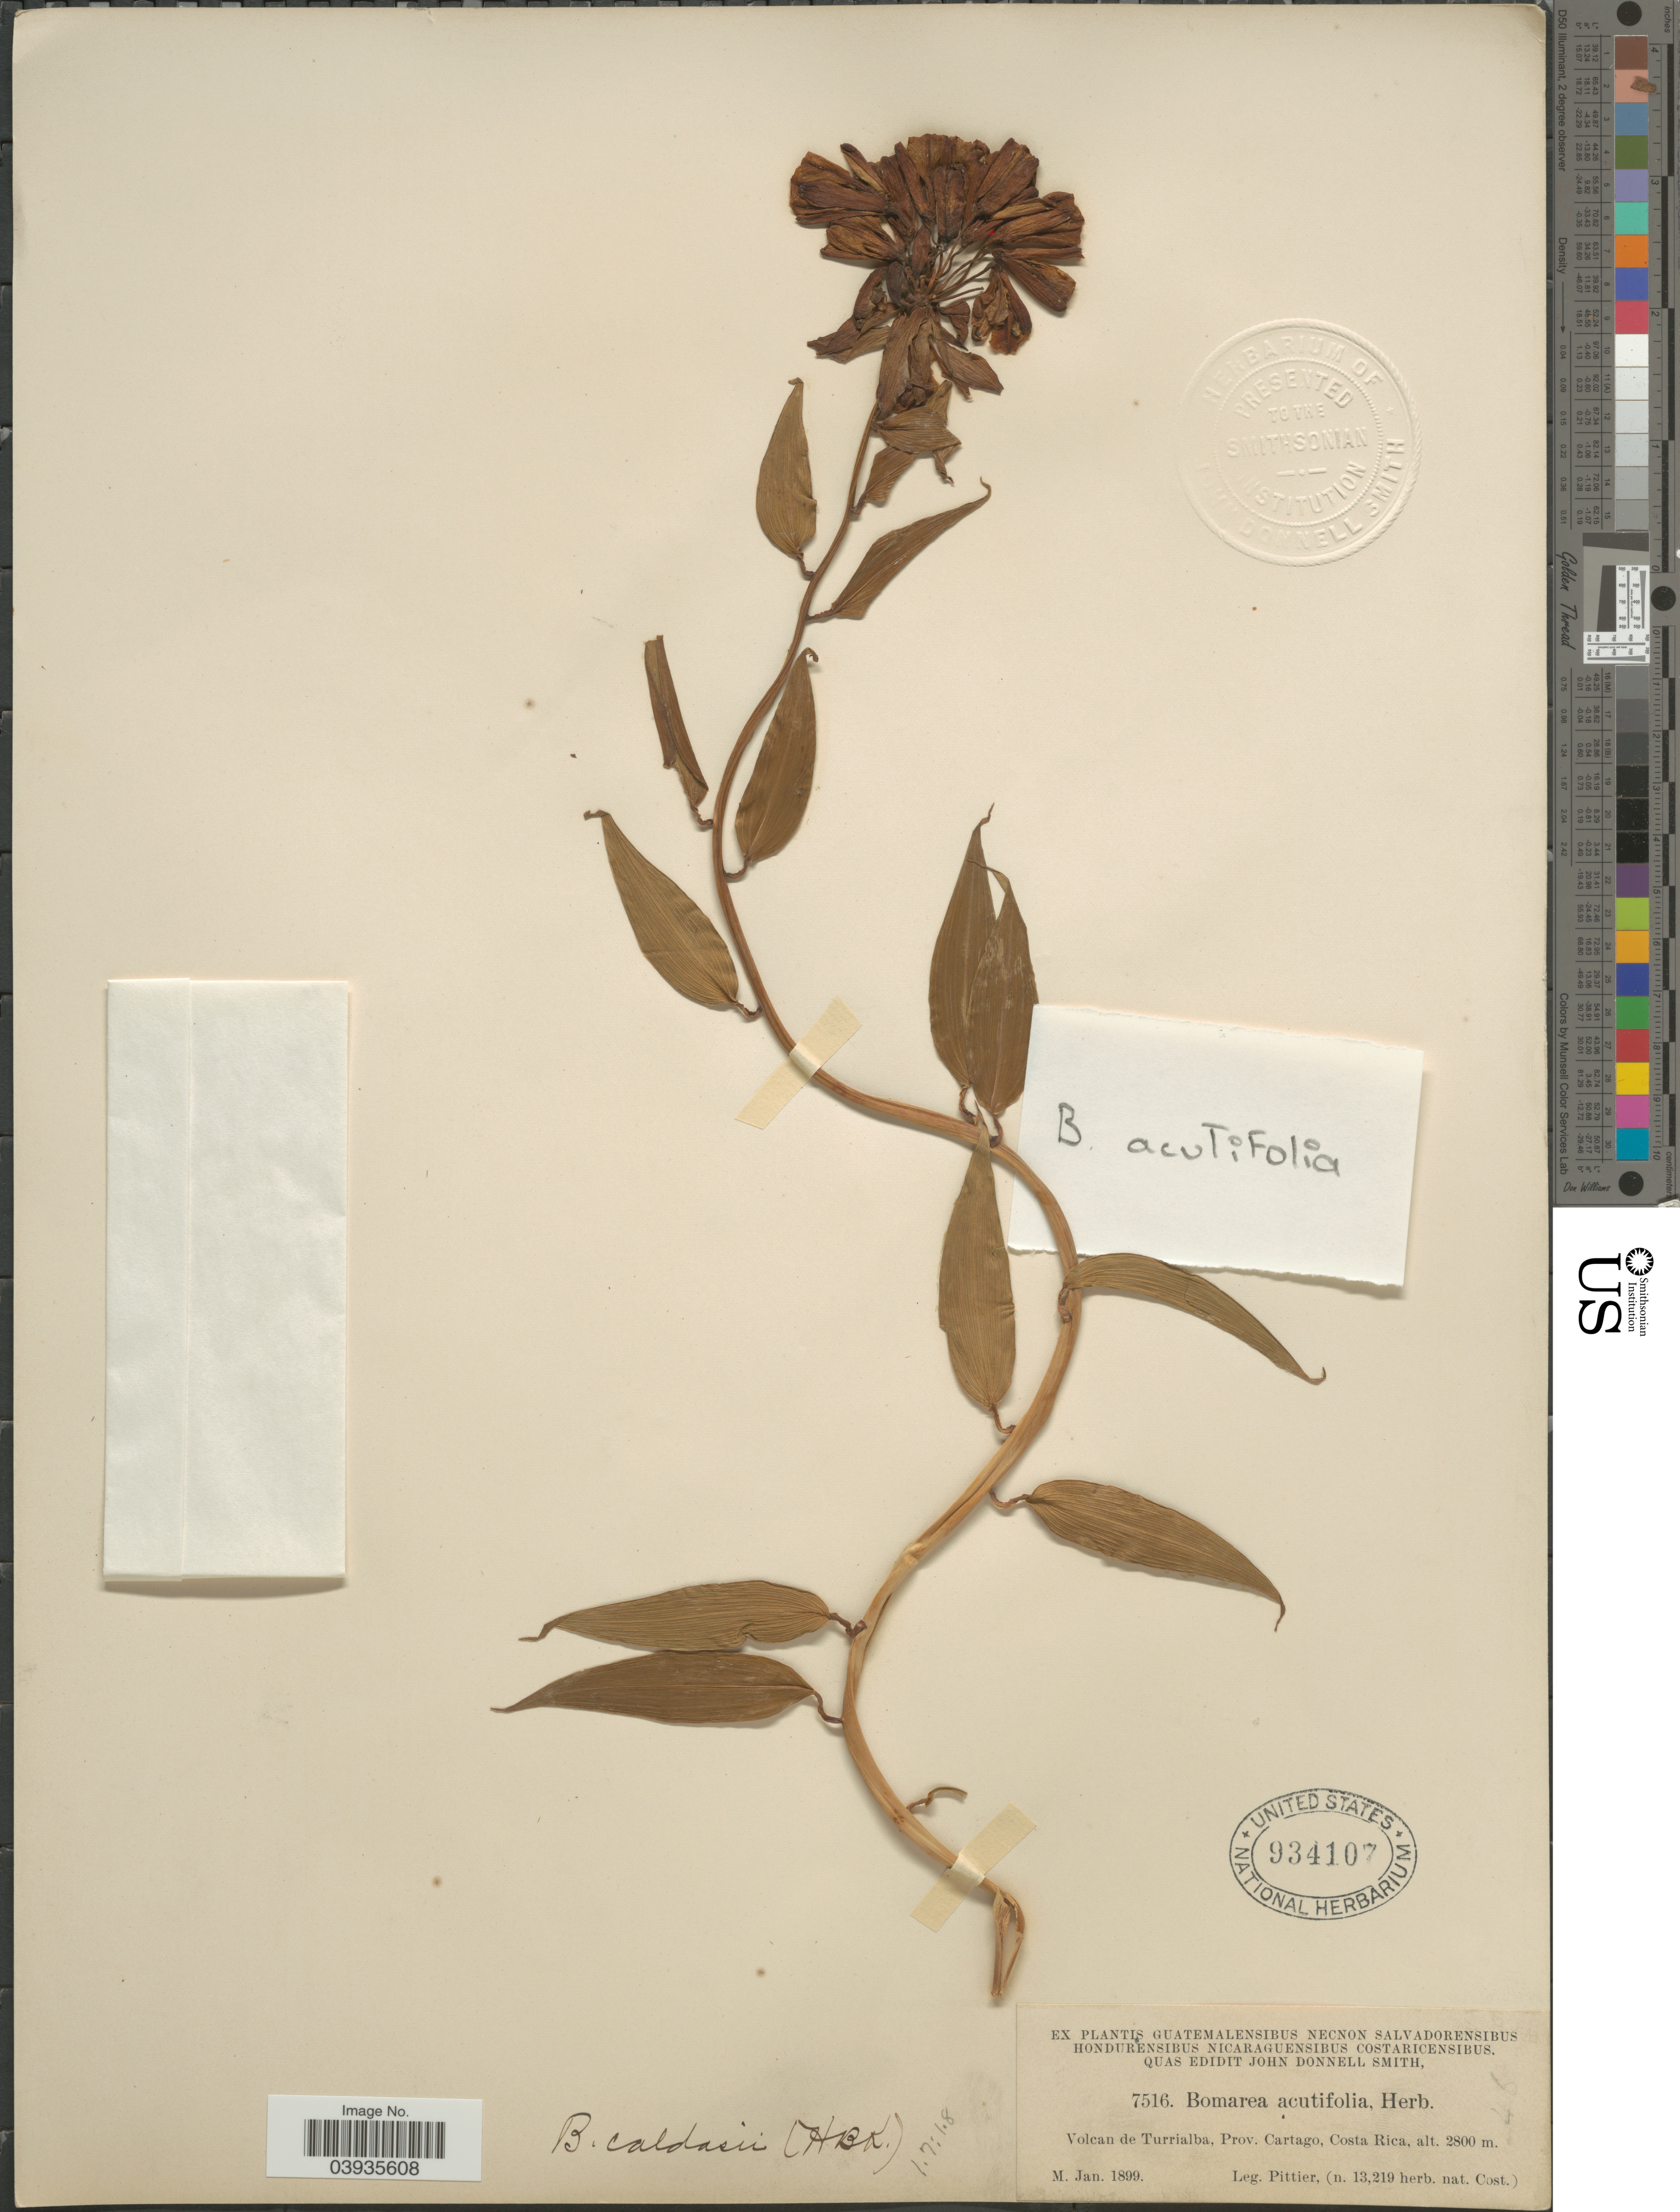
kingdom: Plantae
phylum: Tracheophyta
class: Liliopsida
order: Liliales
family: Alstroemeriaceae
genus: Bomarea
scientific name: Bomarea caldasii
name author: (Kunth) Asch. & Graebener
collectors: Pittier, --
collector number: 7516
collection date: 1899-01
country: Costa Rica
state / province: Cartago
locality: Volcan de Turrialba.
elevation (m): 2800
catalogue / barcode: US 934107